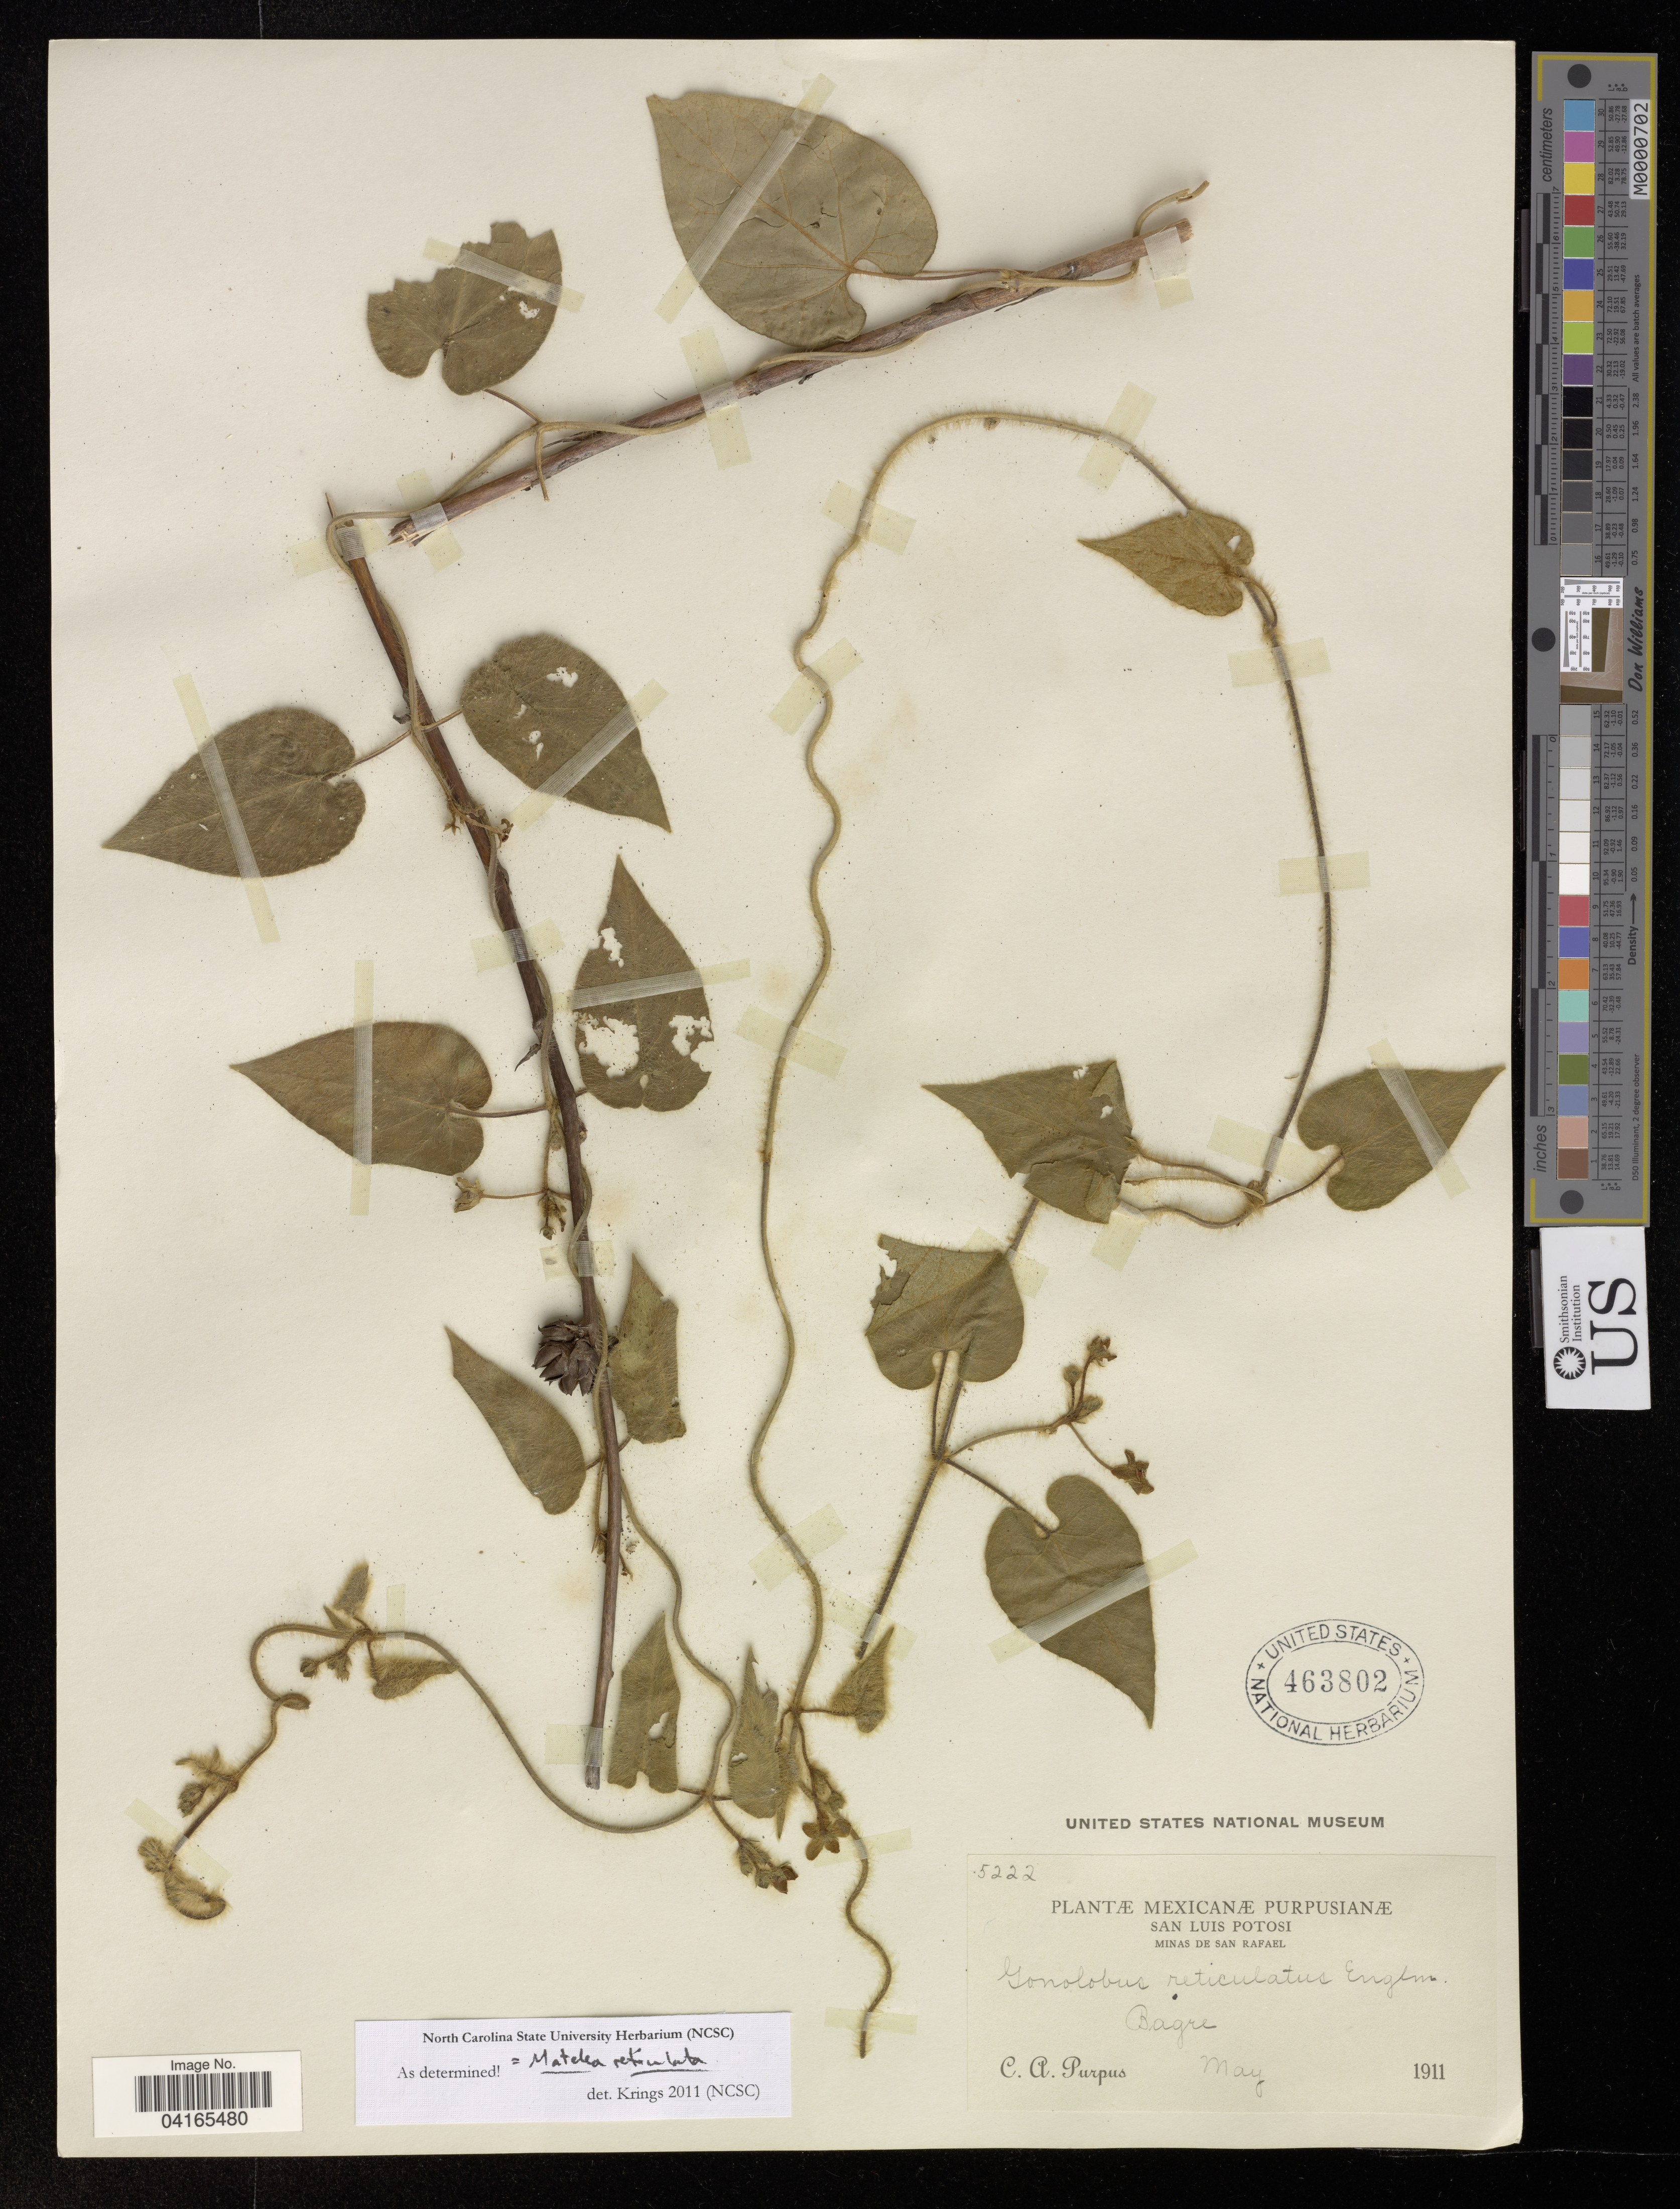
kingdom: Plantae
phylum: Tracheophyta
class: Magnoliopsida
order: Gentianales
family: Apocynaceae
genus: Matelea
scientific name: Matelea reticulata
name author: (Engelm. ex A. Gray) Woodson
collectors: C. A. Purpus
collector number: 5222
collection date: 1911-05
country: Mexico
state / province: San Luis Potosí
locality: Minas de San Rafael. Bagre.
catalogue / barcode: US 463802